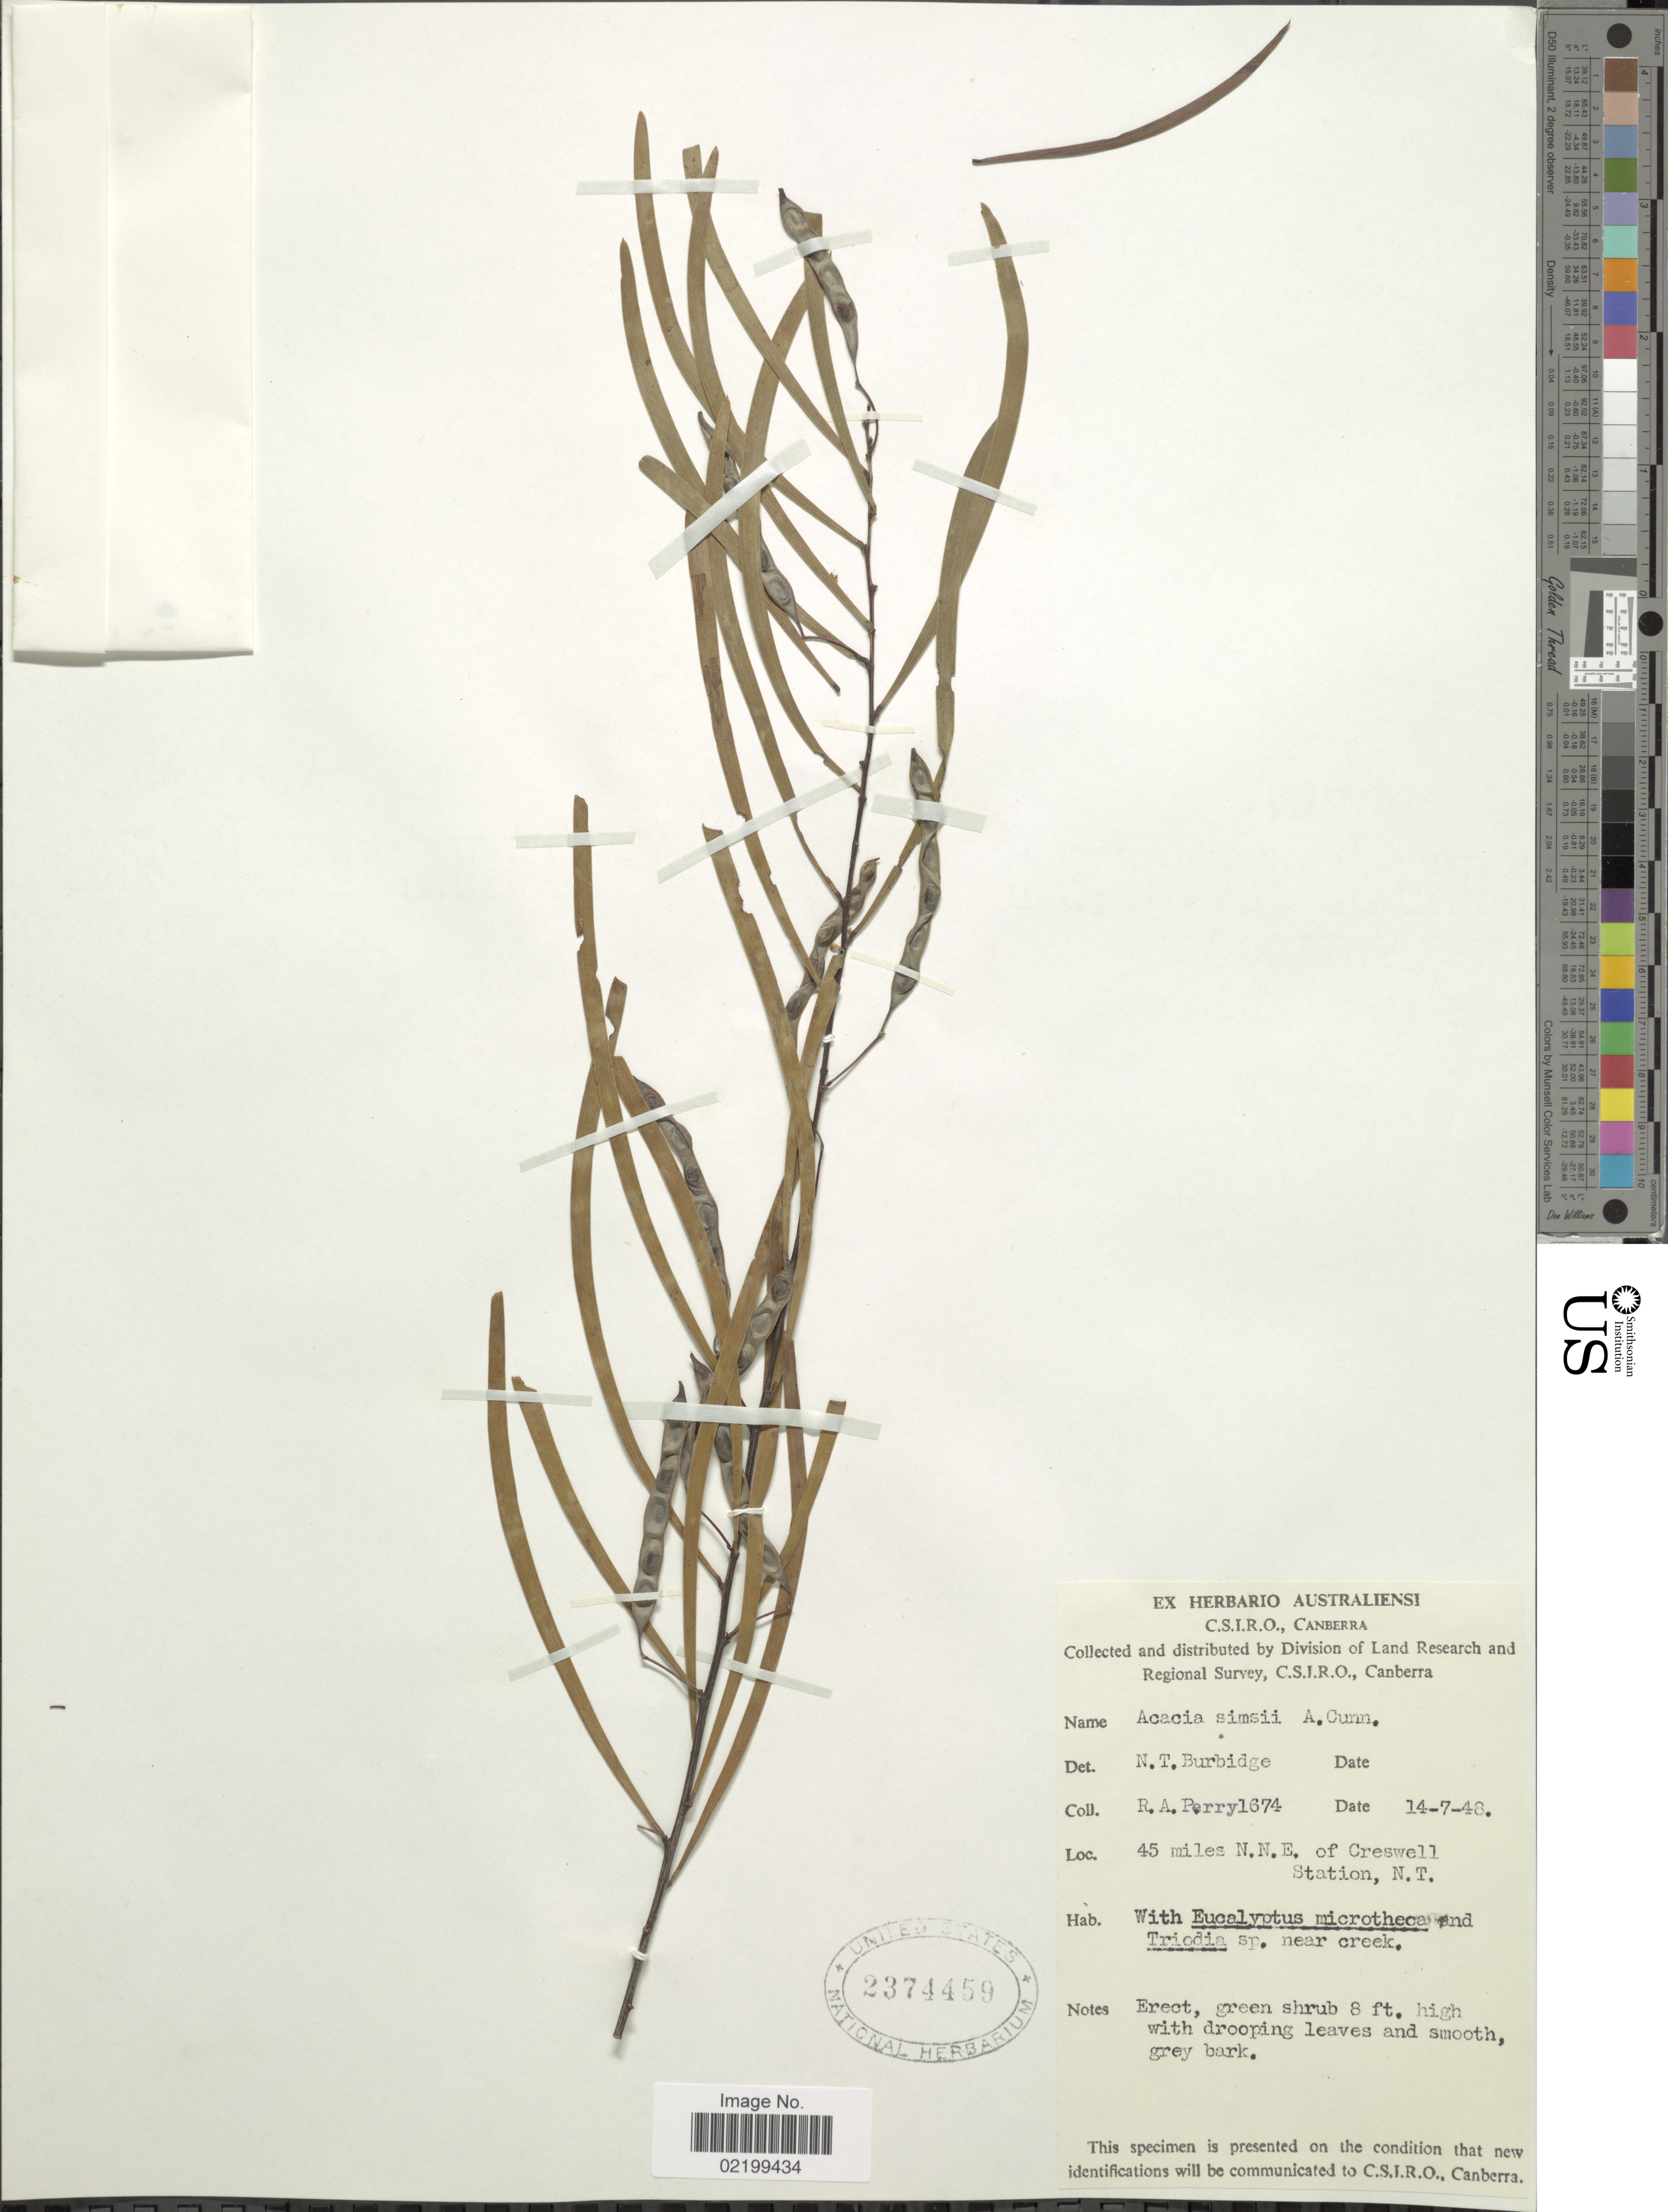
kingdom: Plantae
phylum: Tracheophyta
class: Magnoliopsida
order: Fabales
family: Fabaceae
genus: Acacia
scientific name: Acacia simsii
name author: Benth.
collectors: Perry, R. A.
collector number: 1674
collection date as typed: Transcribed d/m/y: 14/7/48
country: Australia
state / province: Northern Territory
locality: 45 miles N.N.E. of Creswell Station, N.T.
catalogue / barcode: US 2374459